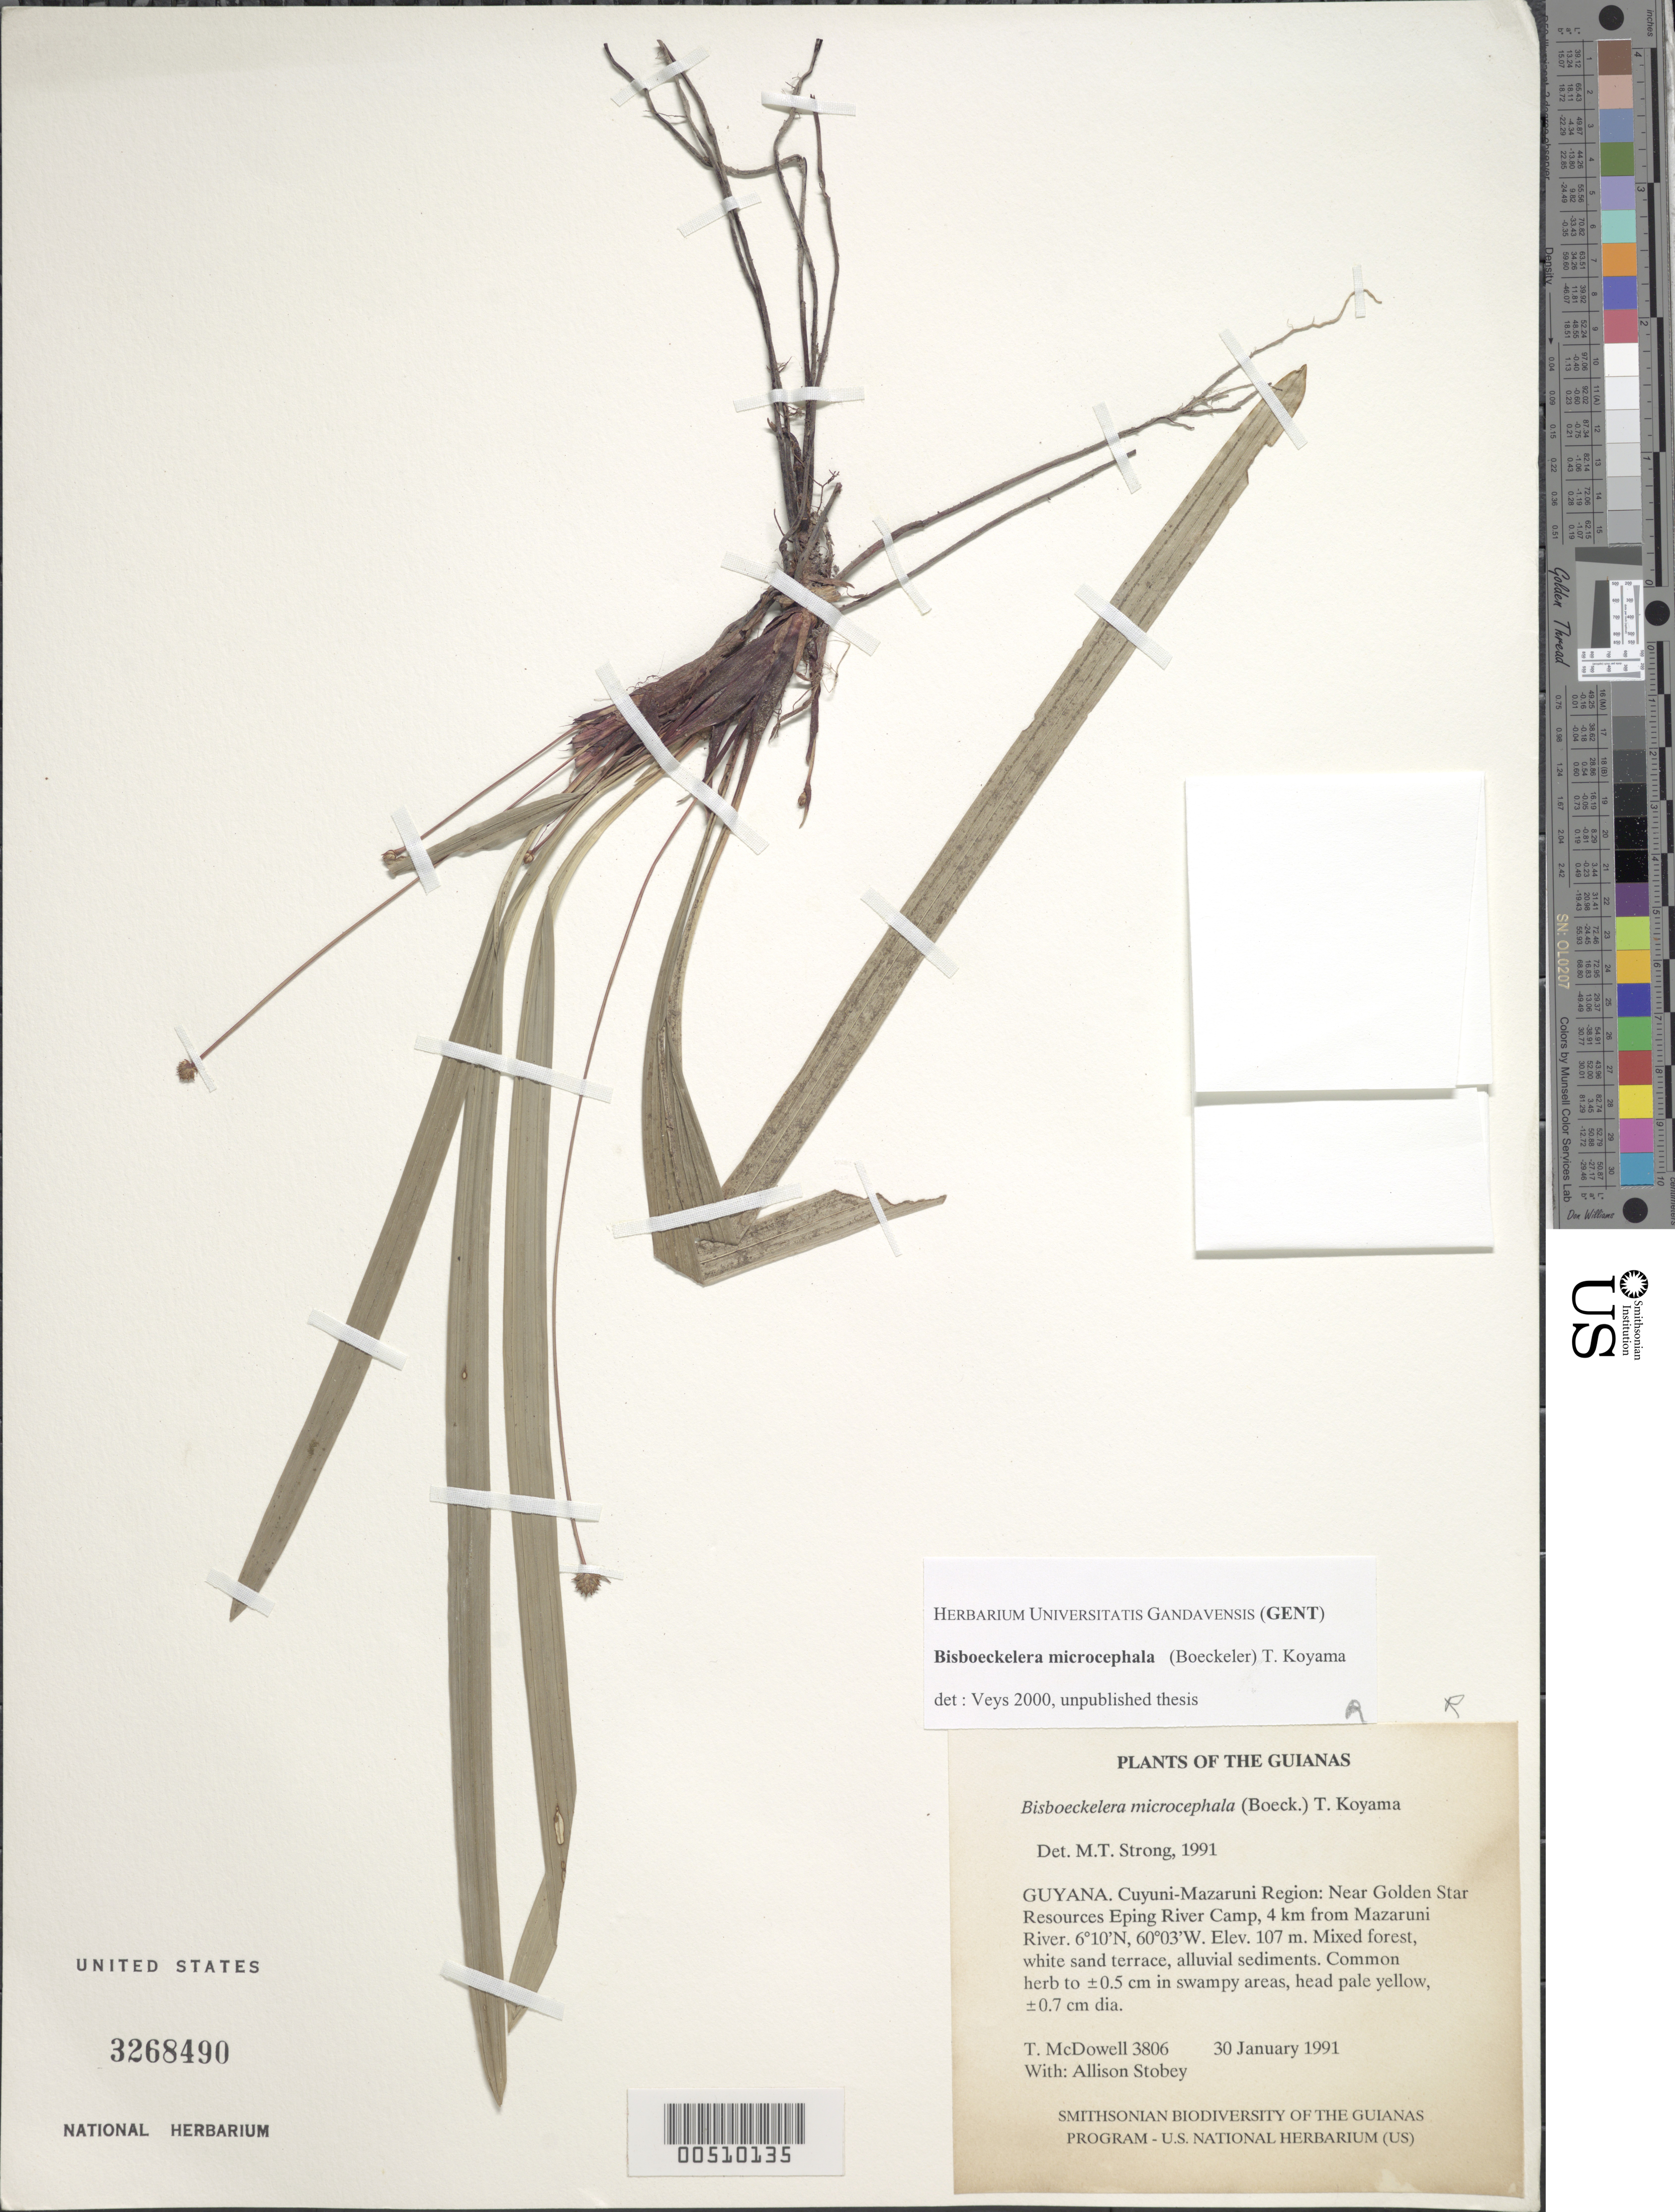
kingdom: Plantae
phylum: Tracheophyta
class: Liliopsida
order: Poales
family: Cyperaceae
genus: Bisboeckelera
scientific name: Bisboeckelera microcephala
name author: (Boeckeler) T. Koyama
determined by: Strong, M. T., (US), Smithsonian Institution - National Museum of Natural History (UNITED STATES)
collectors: T. McDowell & A. Stobey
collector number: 3806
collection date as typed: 30 Jan 1991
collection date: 1991-01-30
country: Guyana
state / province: Cuyuni-Mazaruni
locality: Near Golden Star Resources Eping River Camp, 4 km from Mazaruni River.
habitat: Mixed forest, white sand terrace, alluvial sediments; in swampy areas.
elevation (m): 107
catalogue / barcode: US 3268490